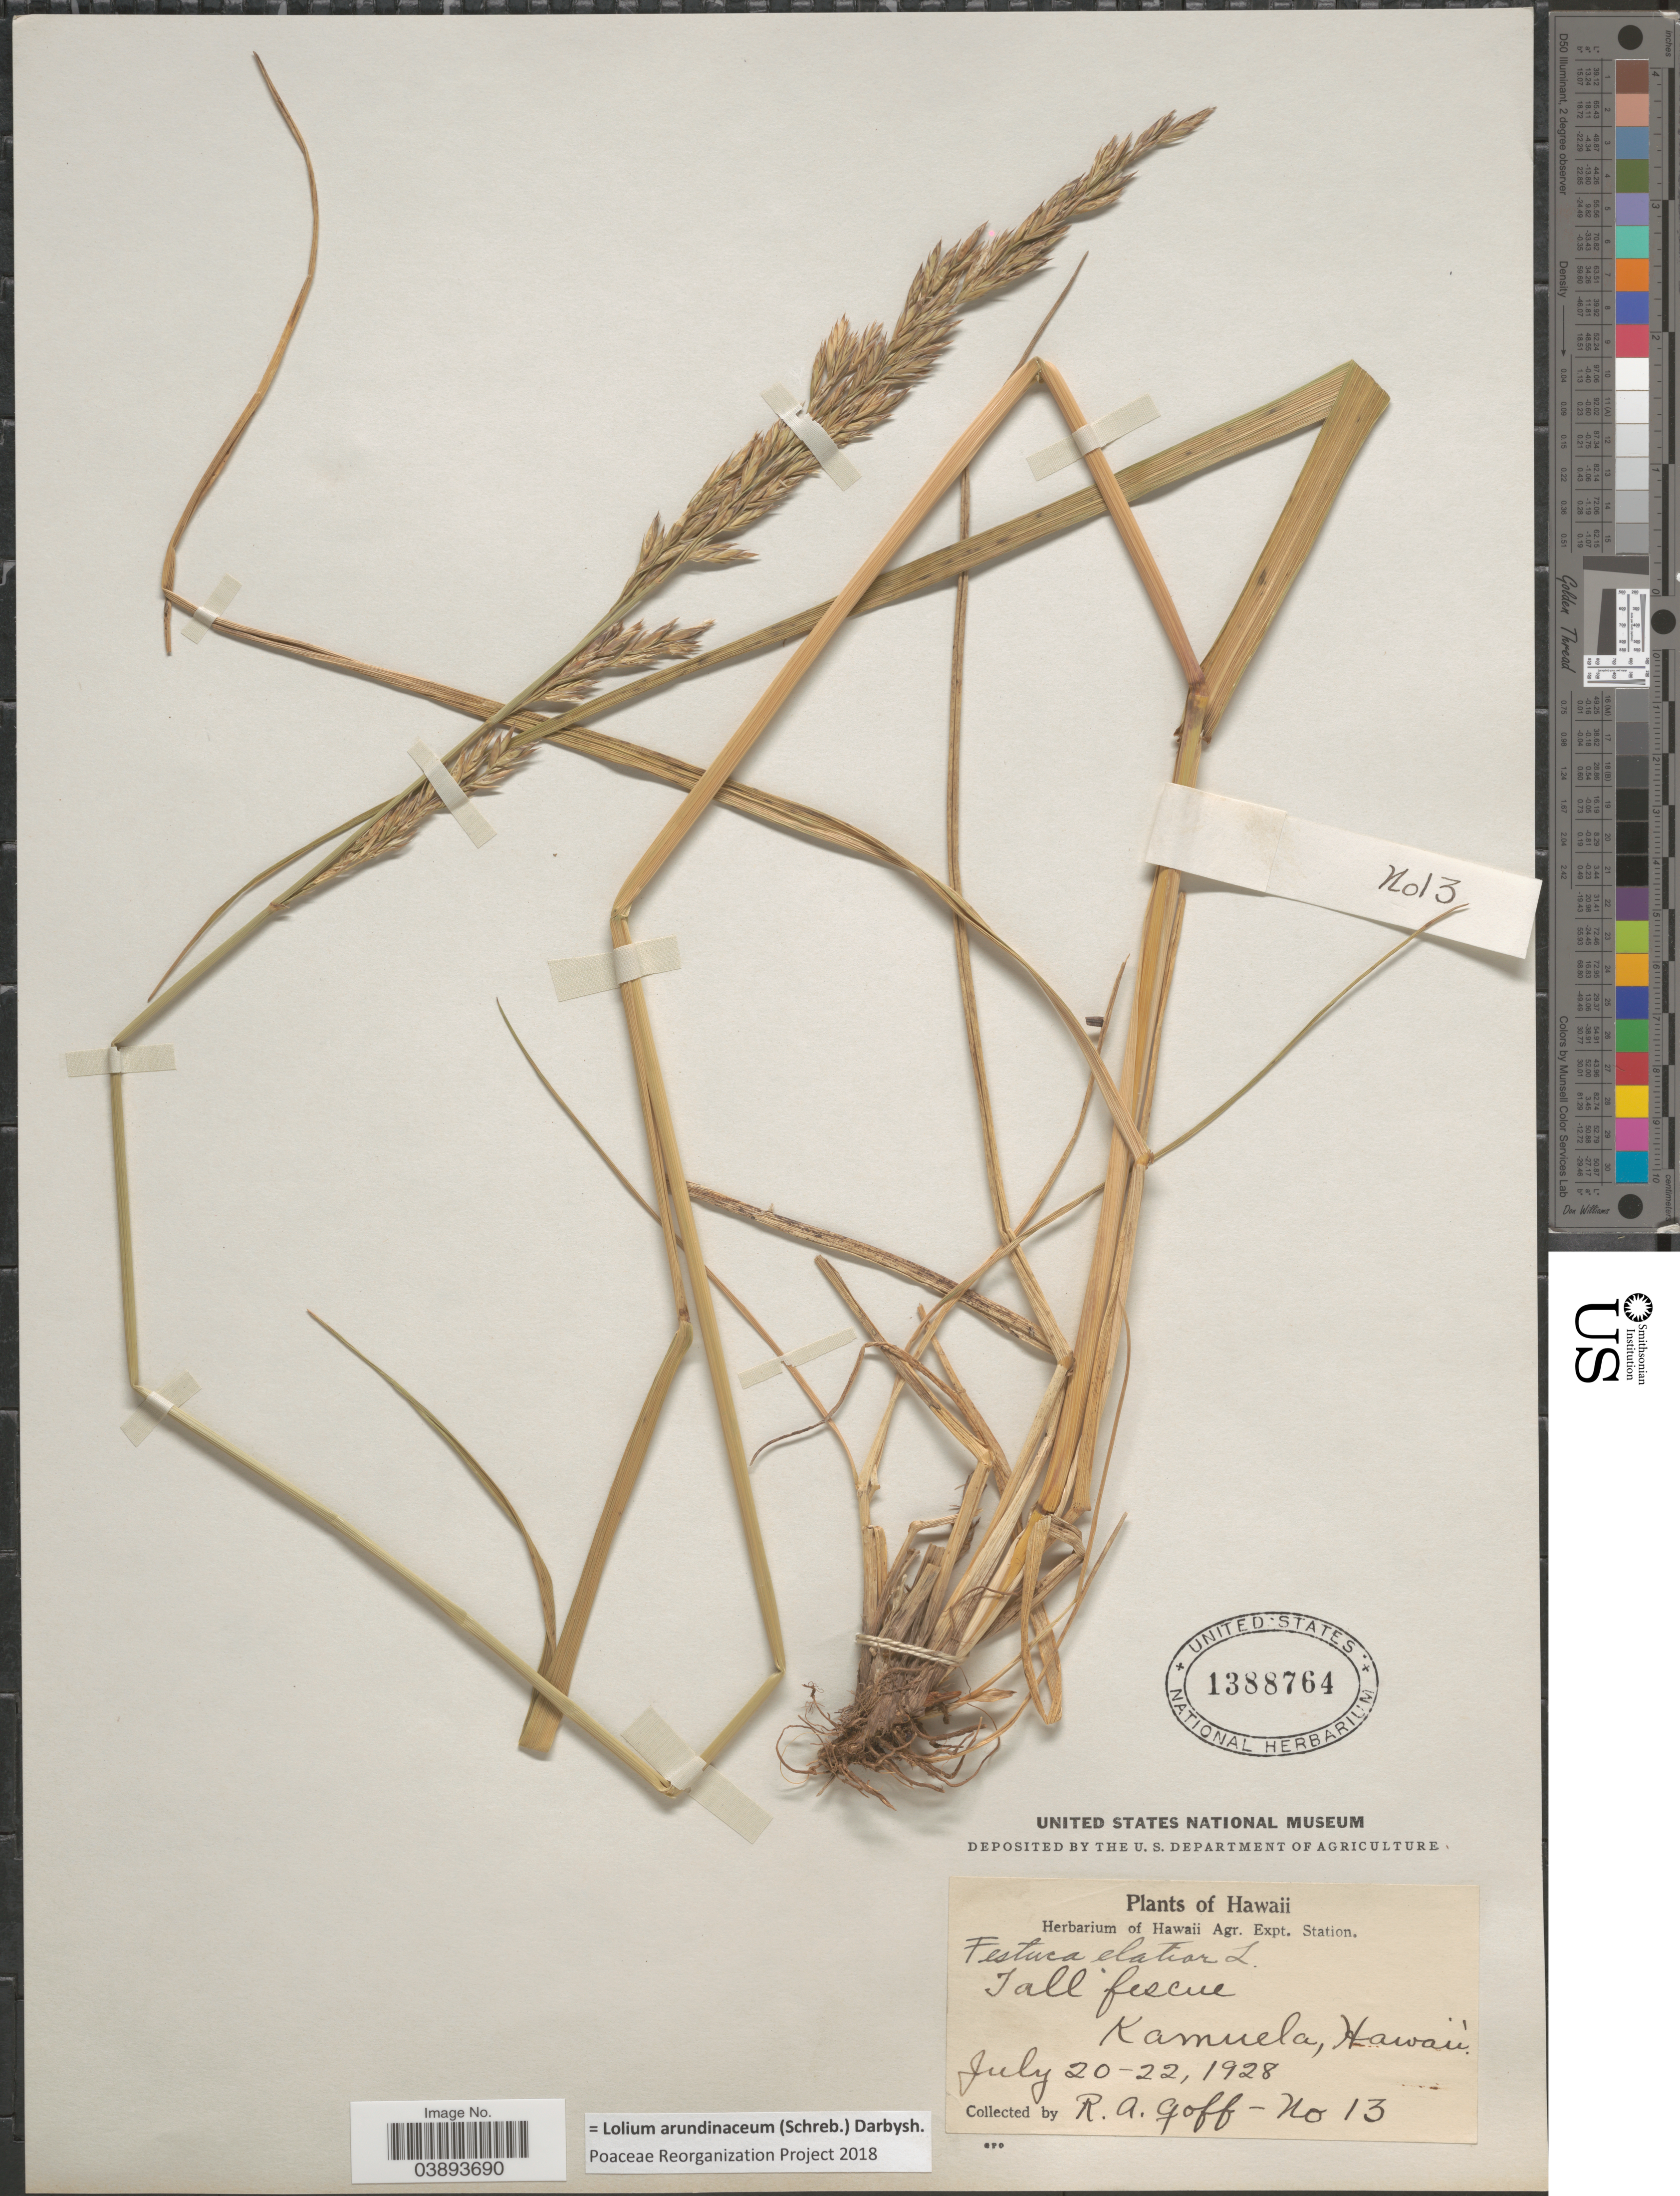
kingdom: Plantae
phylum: Tracheophyta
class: Liliopsida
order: Poales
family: Poaceae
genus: Lolium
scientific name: Lolium arundinaceum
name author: (Schreb.) Darbysh.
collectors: R. Goff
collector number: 13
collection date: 1928-07-20/1928-07-22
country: United States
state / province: Hawaii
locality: Kamuela.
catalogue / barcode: US 1388764